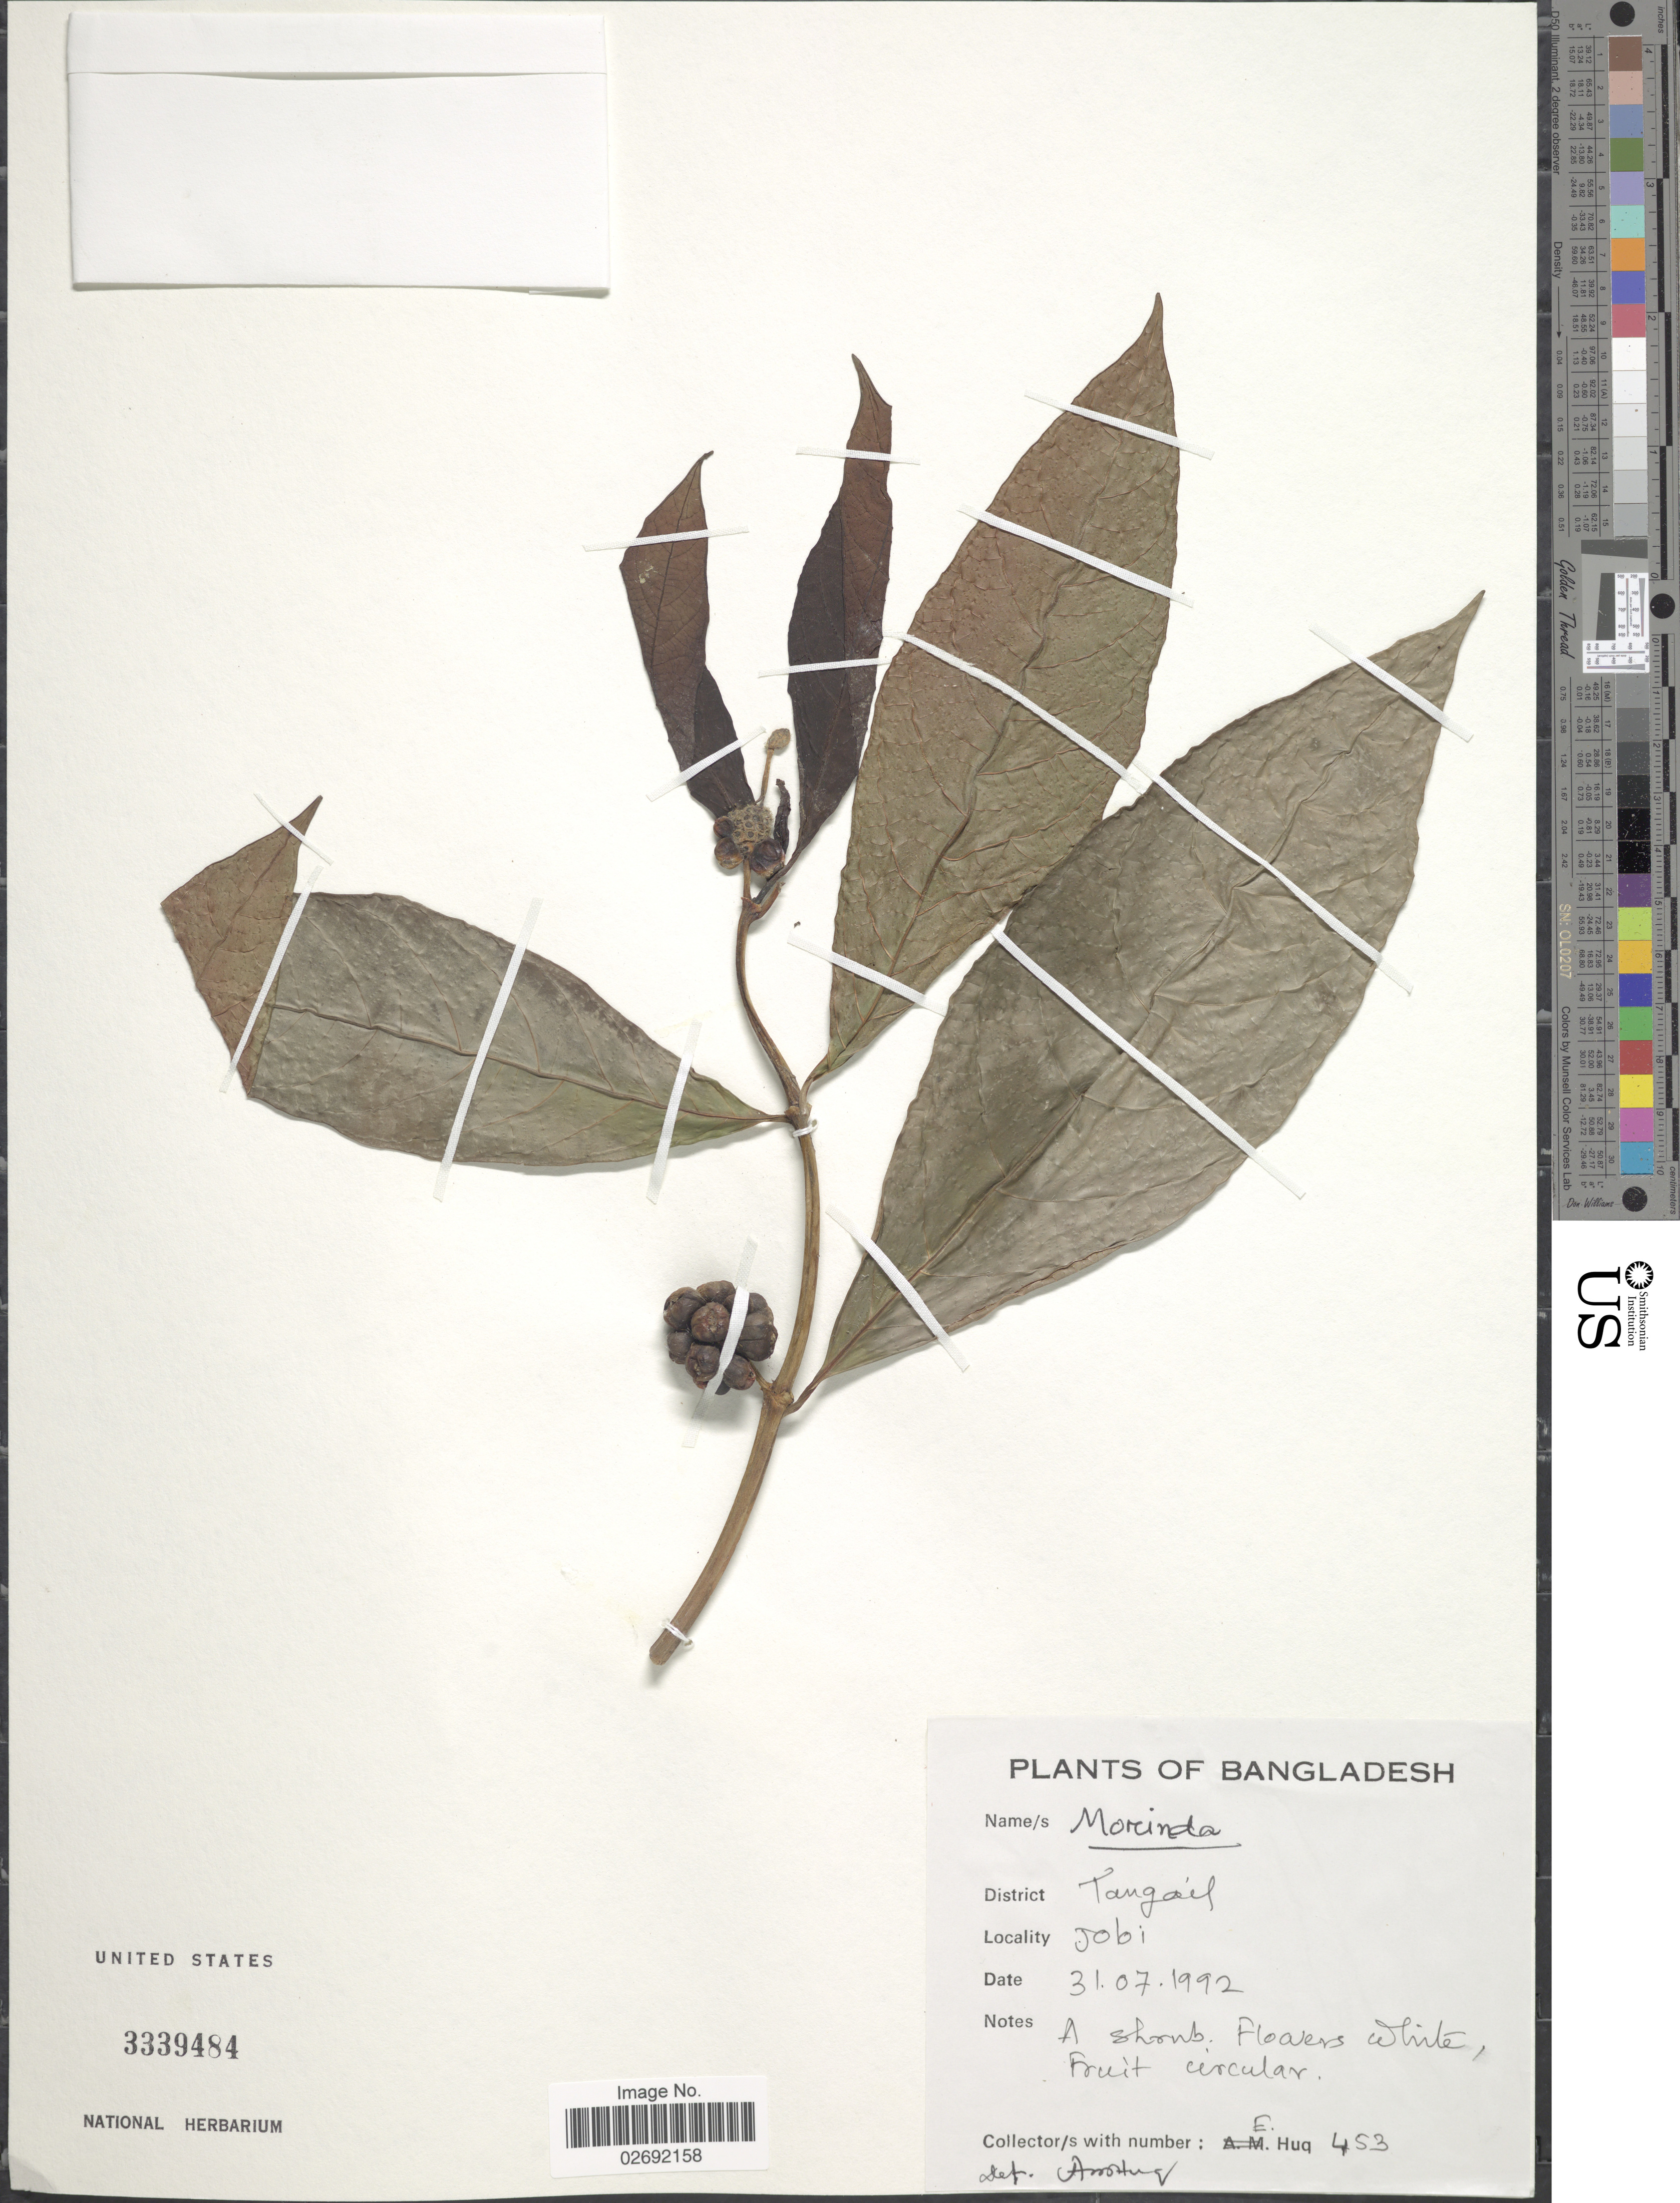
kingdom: Plantae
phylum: Tracheophyta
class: Magnoliopsida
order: Gentianales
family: Rubiaceae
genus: Morinda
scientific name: Morinda sp.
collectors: E. Huq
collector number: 453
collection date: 1992-07-31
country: Bangladesh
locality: District Tangail, Jobi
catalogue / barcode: US 3339484